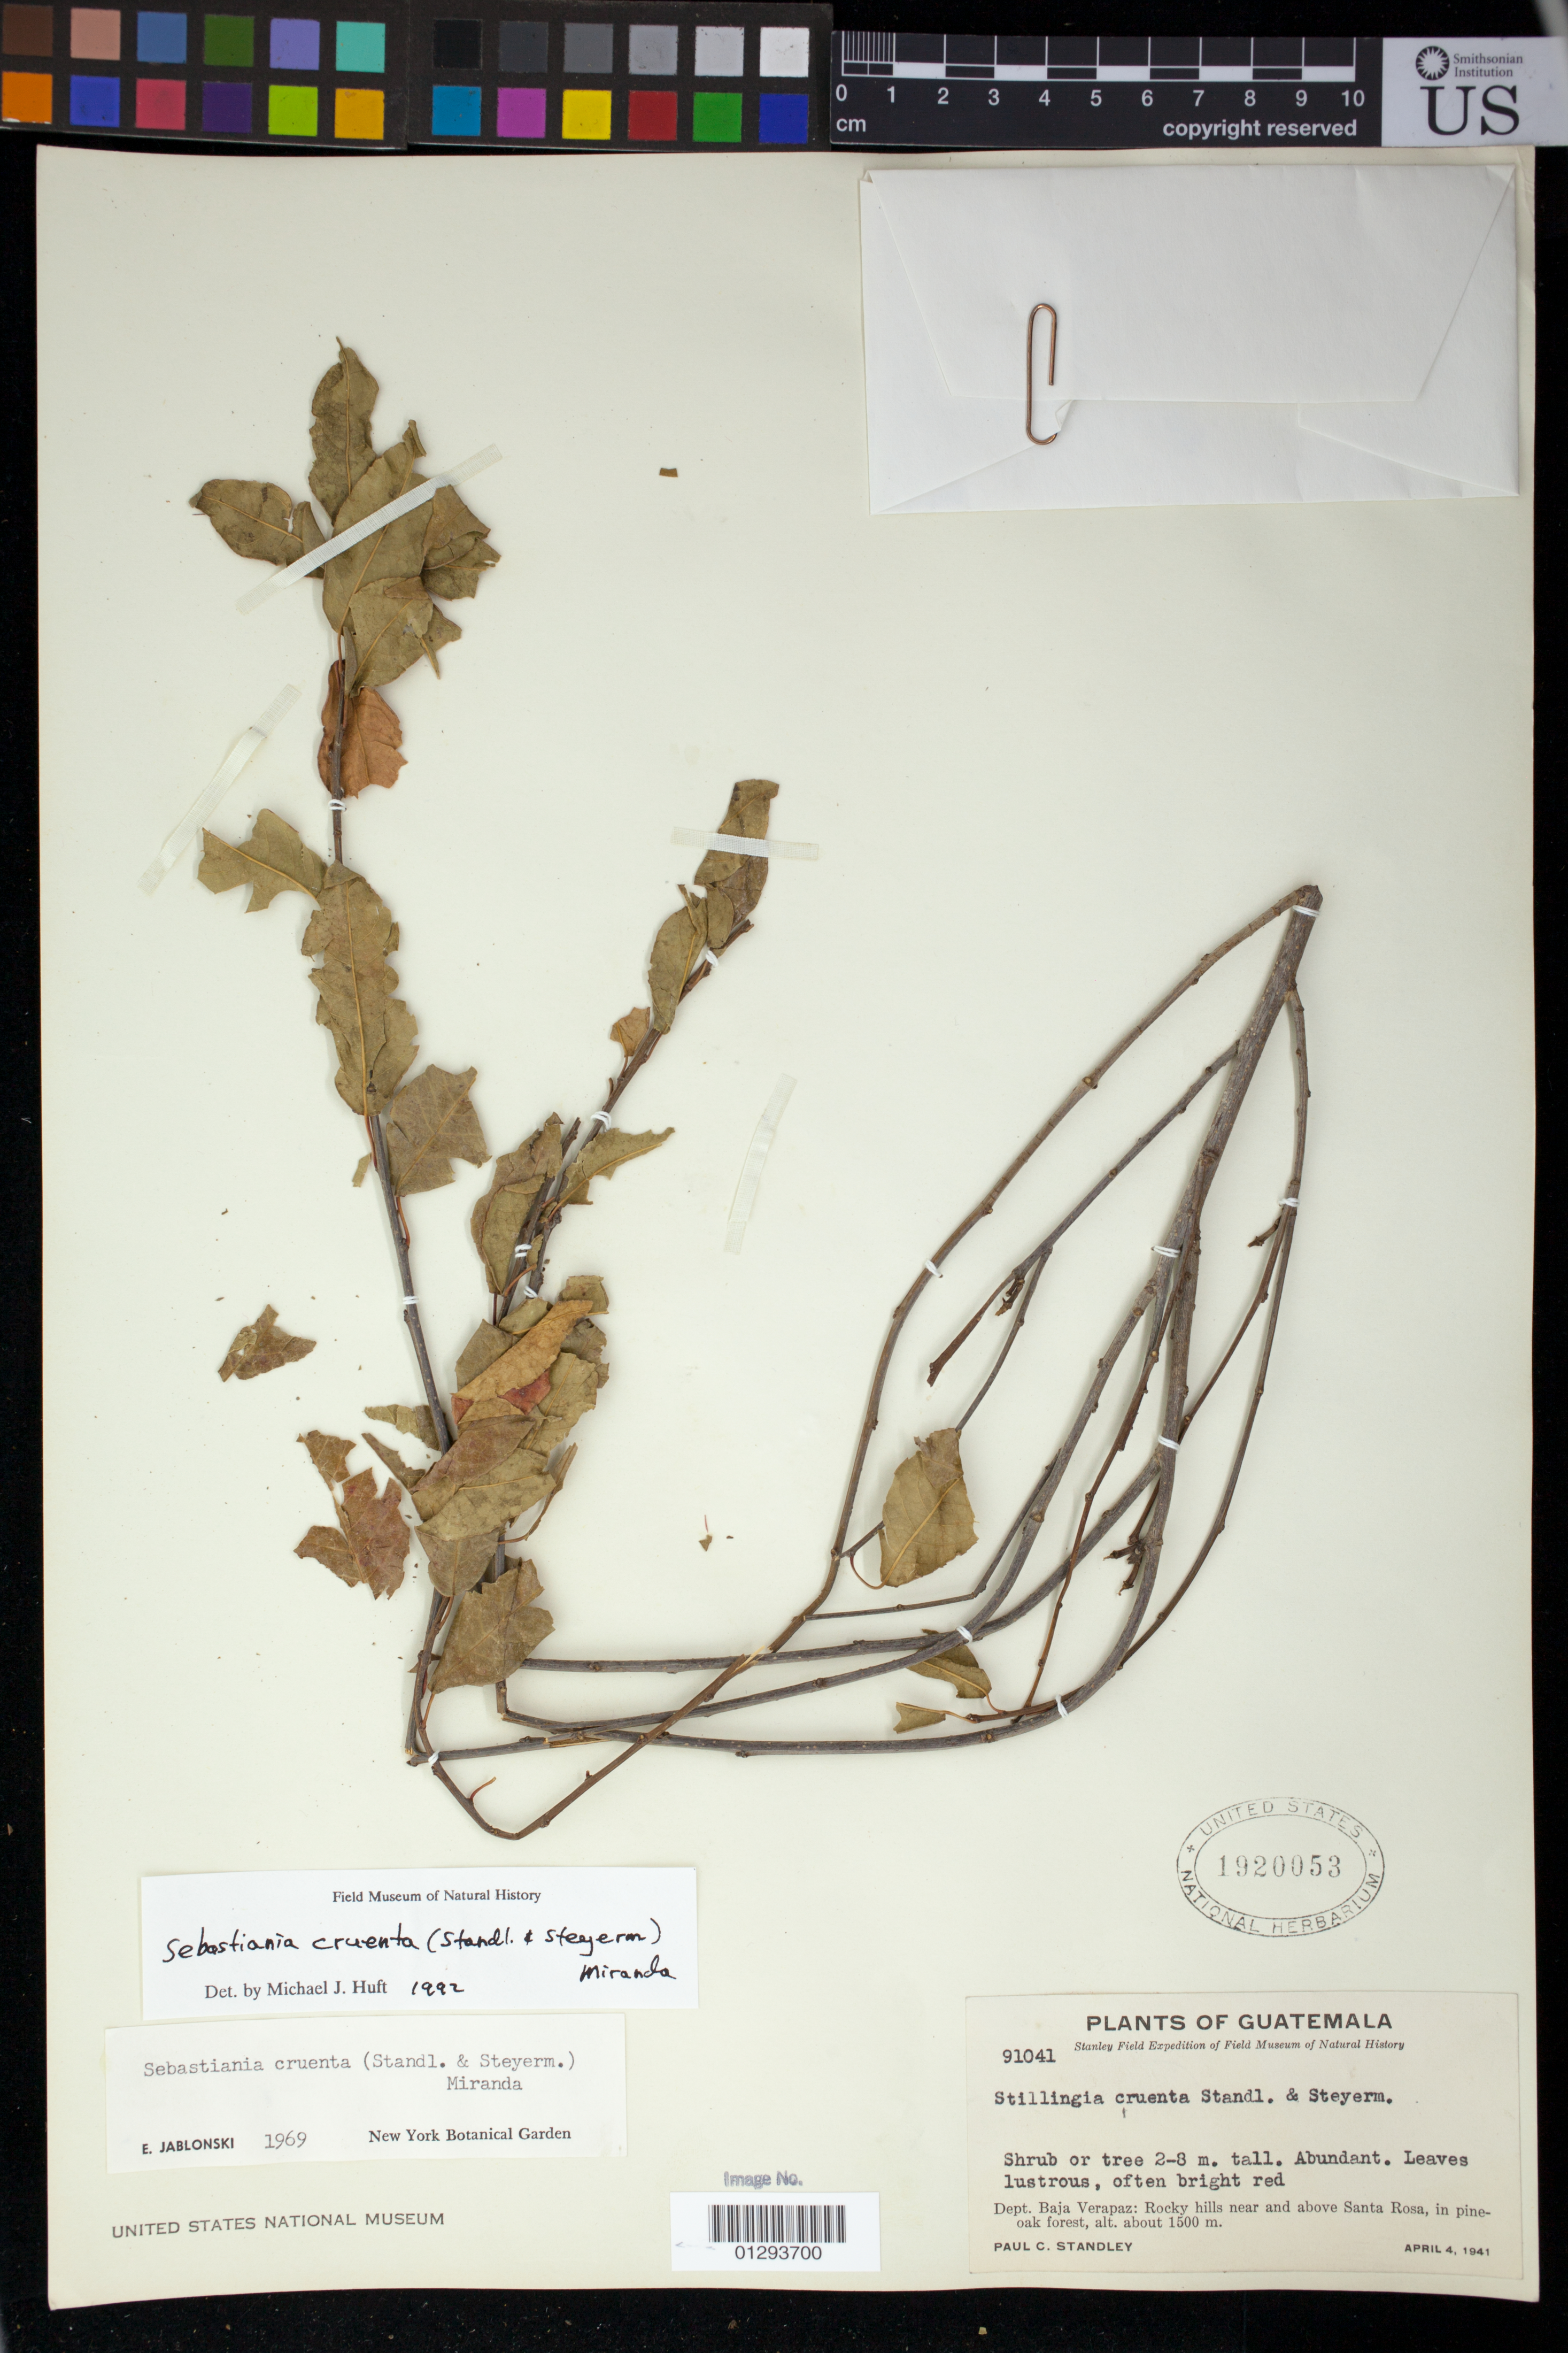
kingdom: Plantae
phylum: Tracheophyta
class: Magnoliopsida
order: Malpighiales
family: Euphorbiaceae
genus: Sebastiania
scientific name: Sebastiania jaliscensis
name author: McVaugh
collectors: P. C. Standley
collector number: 91041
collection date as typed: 04 Apr 1941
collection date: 1941-04-04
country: Guatemala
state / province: Baja Verapaz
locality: Near Santa Rosa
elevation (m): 1500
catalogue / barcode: US 1920053